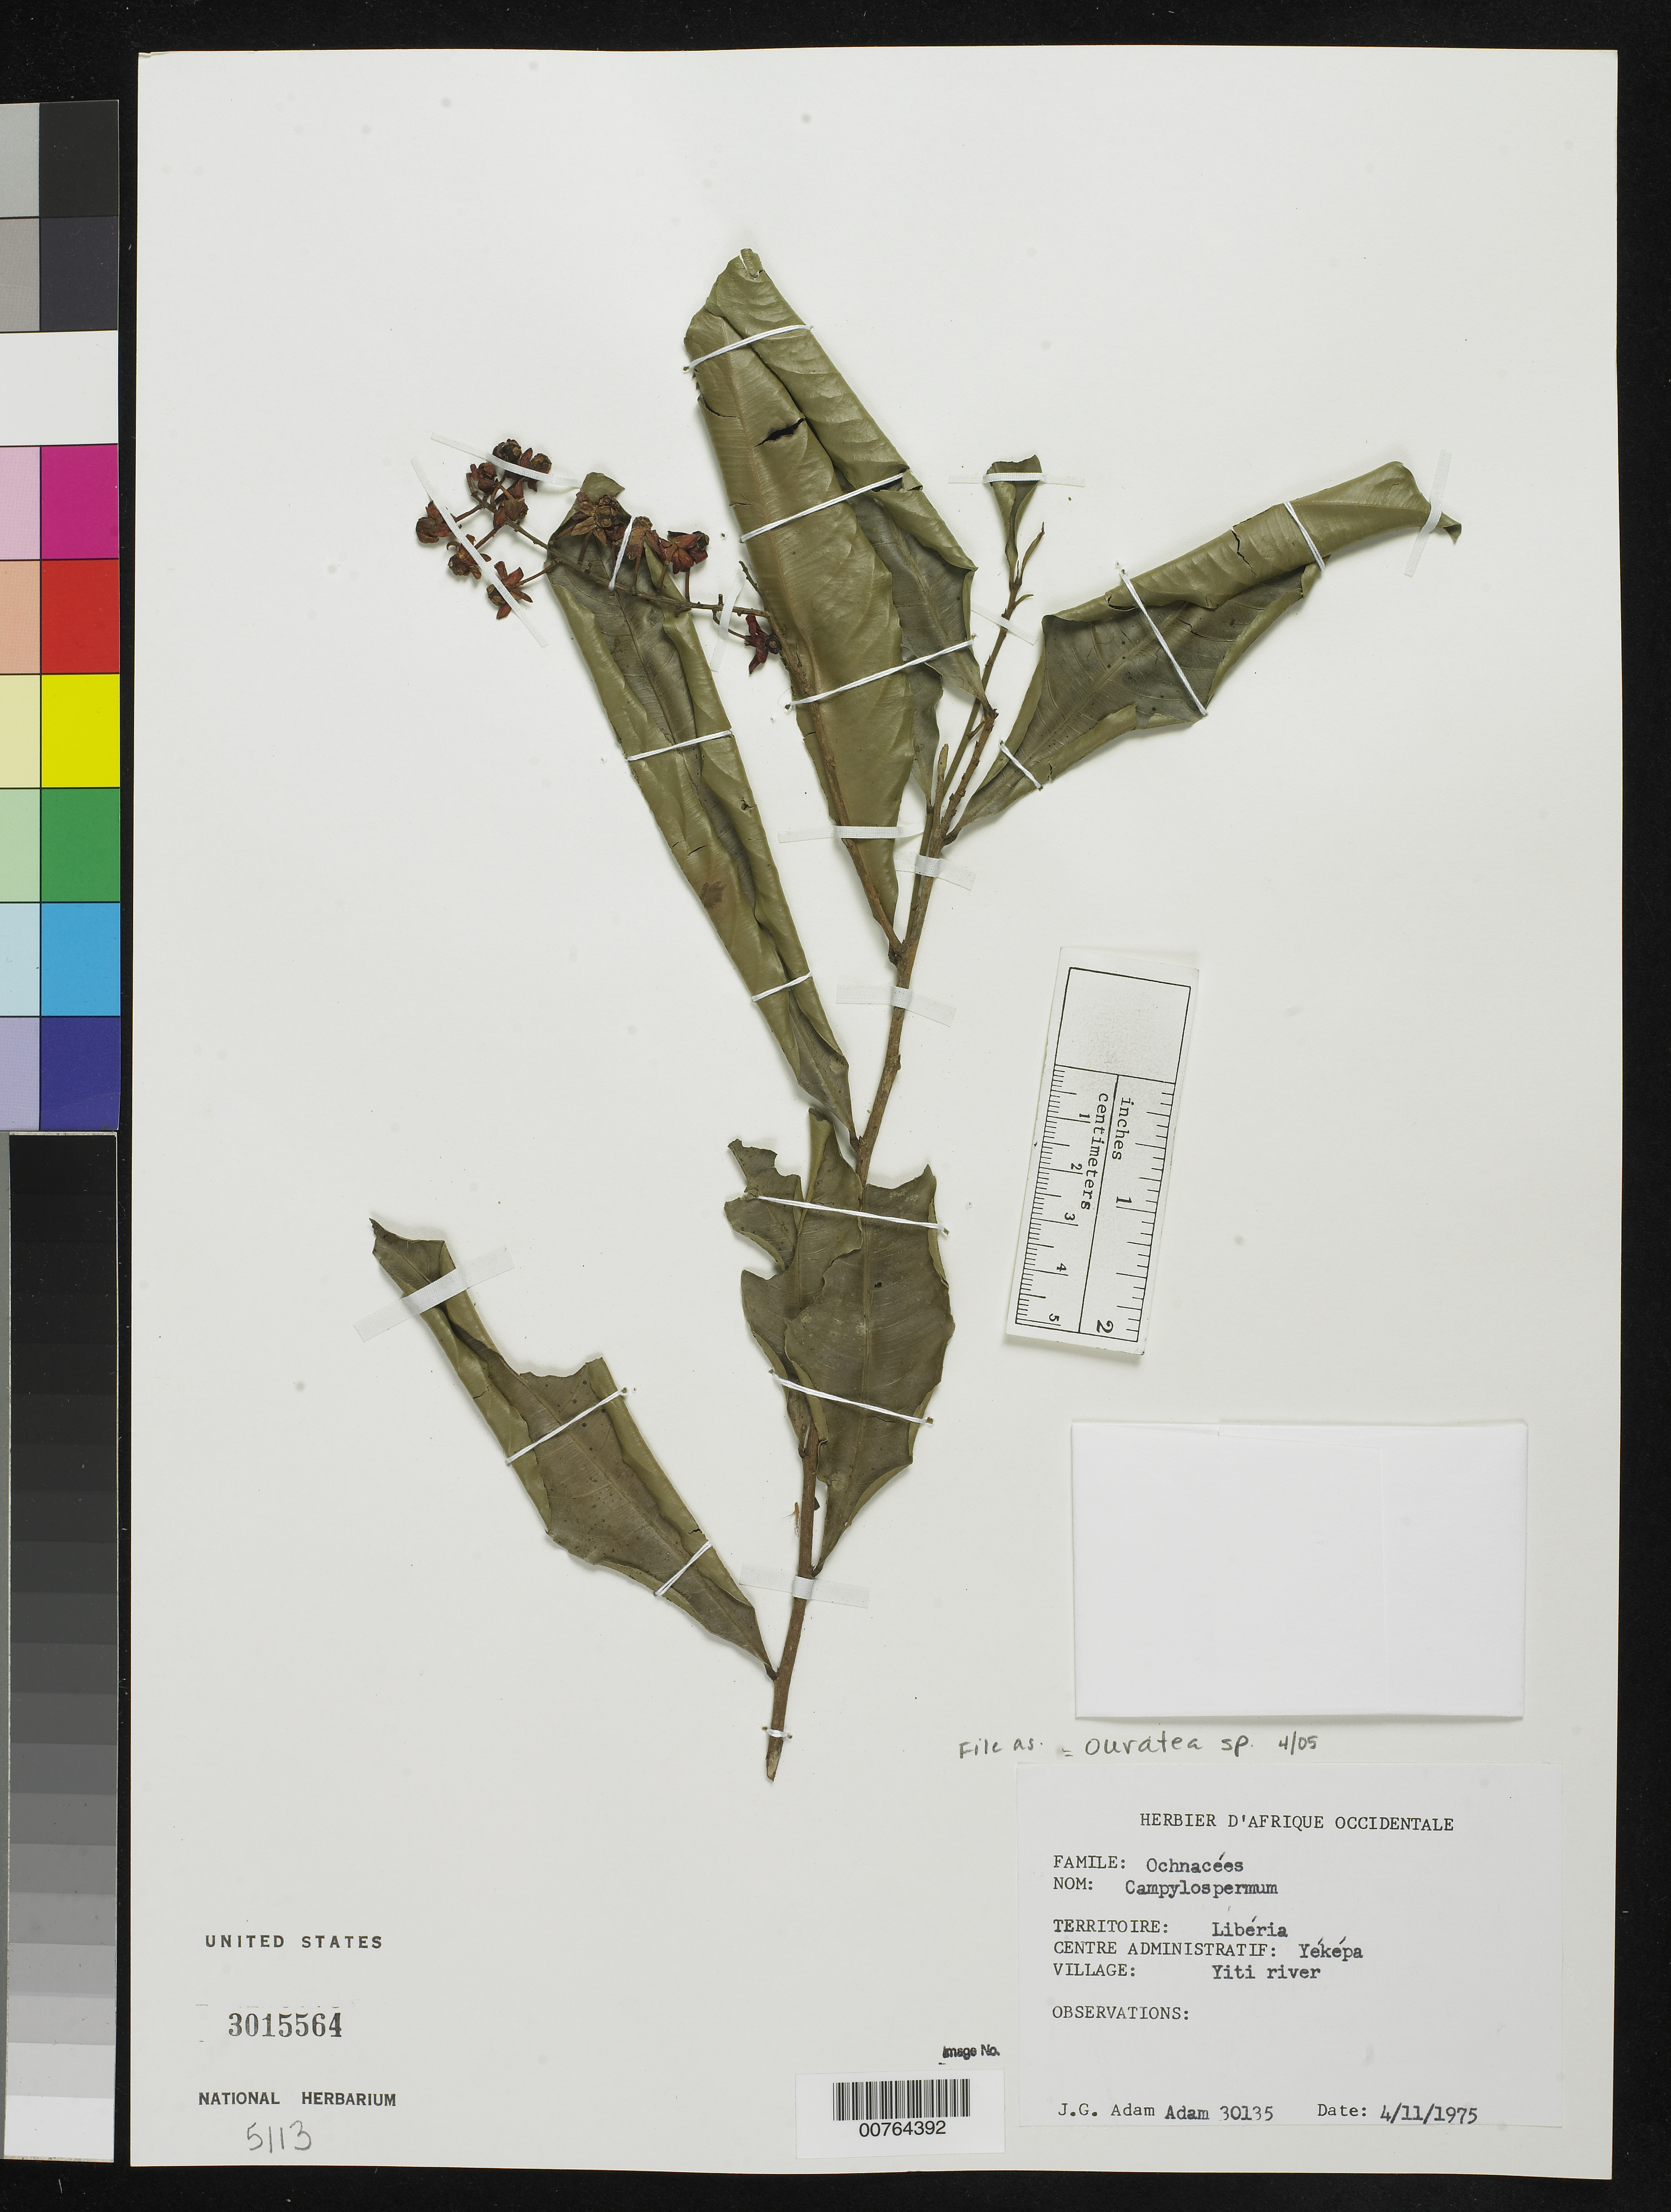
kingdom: Plantae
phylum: Tracheophyta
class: Magnoliopsida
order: Malpighiales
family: Ochnaceae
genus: Campylospermum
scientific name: Campylospermum squamosum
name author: (DC.) Farron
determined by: Bissiengou, P.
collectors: J. Adam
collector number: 30135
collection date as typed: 11 Apr 1975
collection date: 1975-04-11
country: Liberia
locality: Yekepa; Yiti River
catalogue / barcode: US 3015564